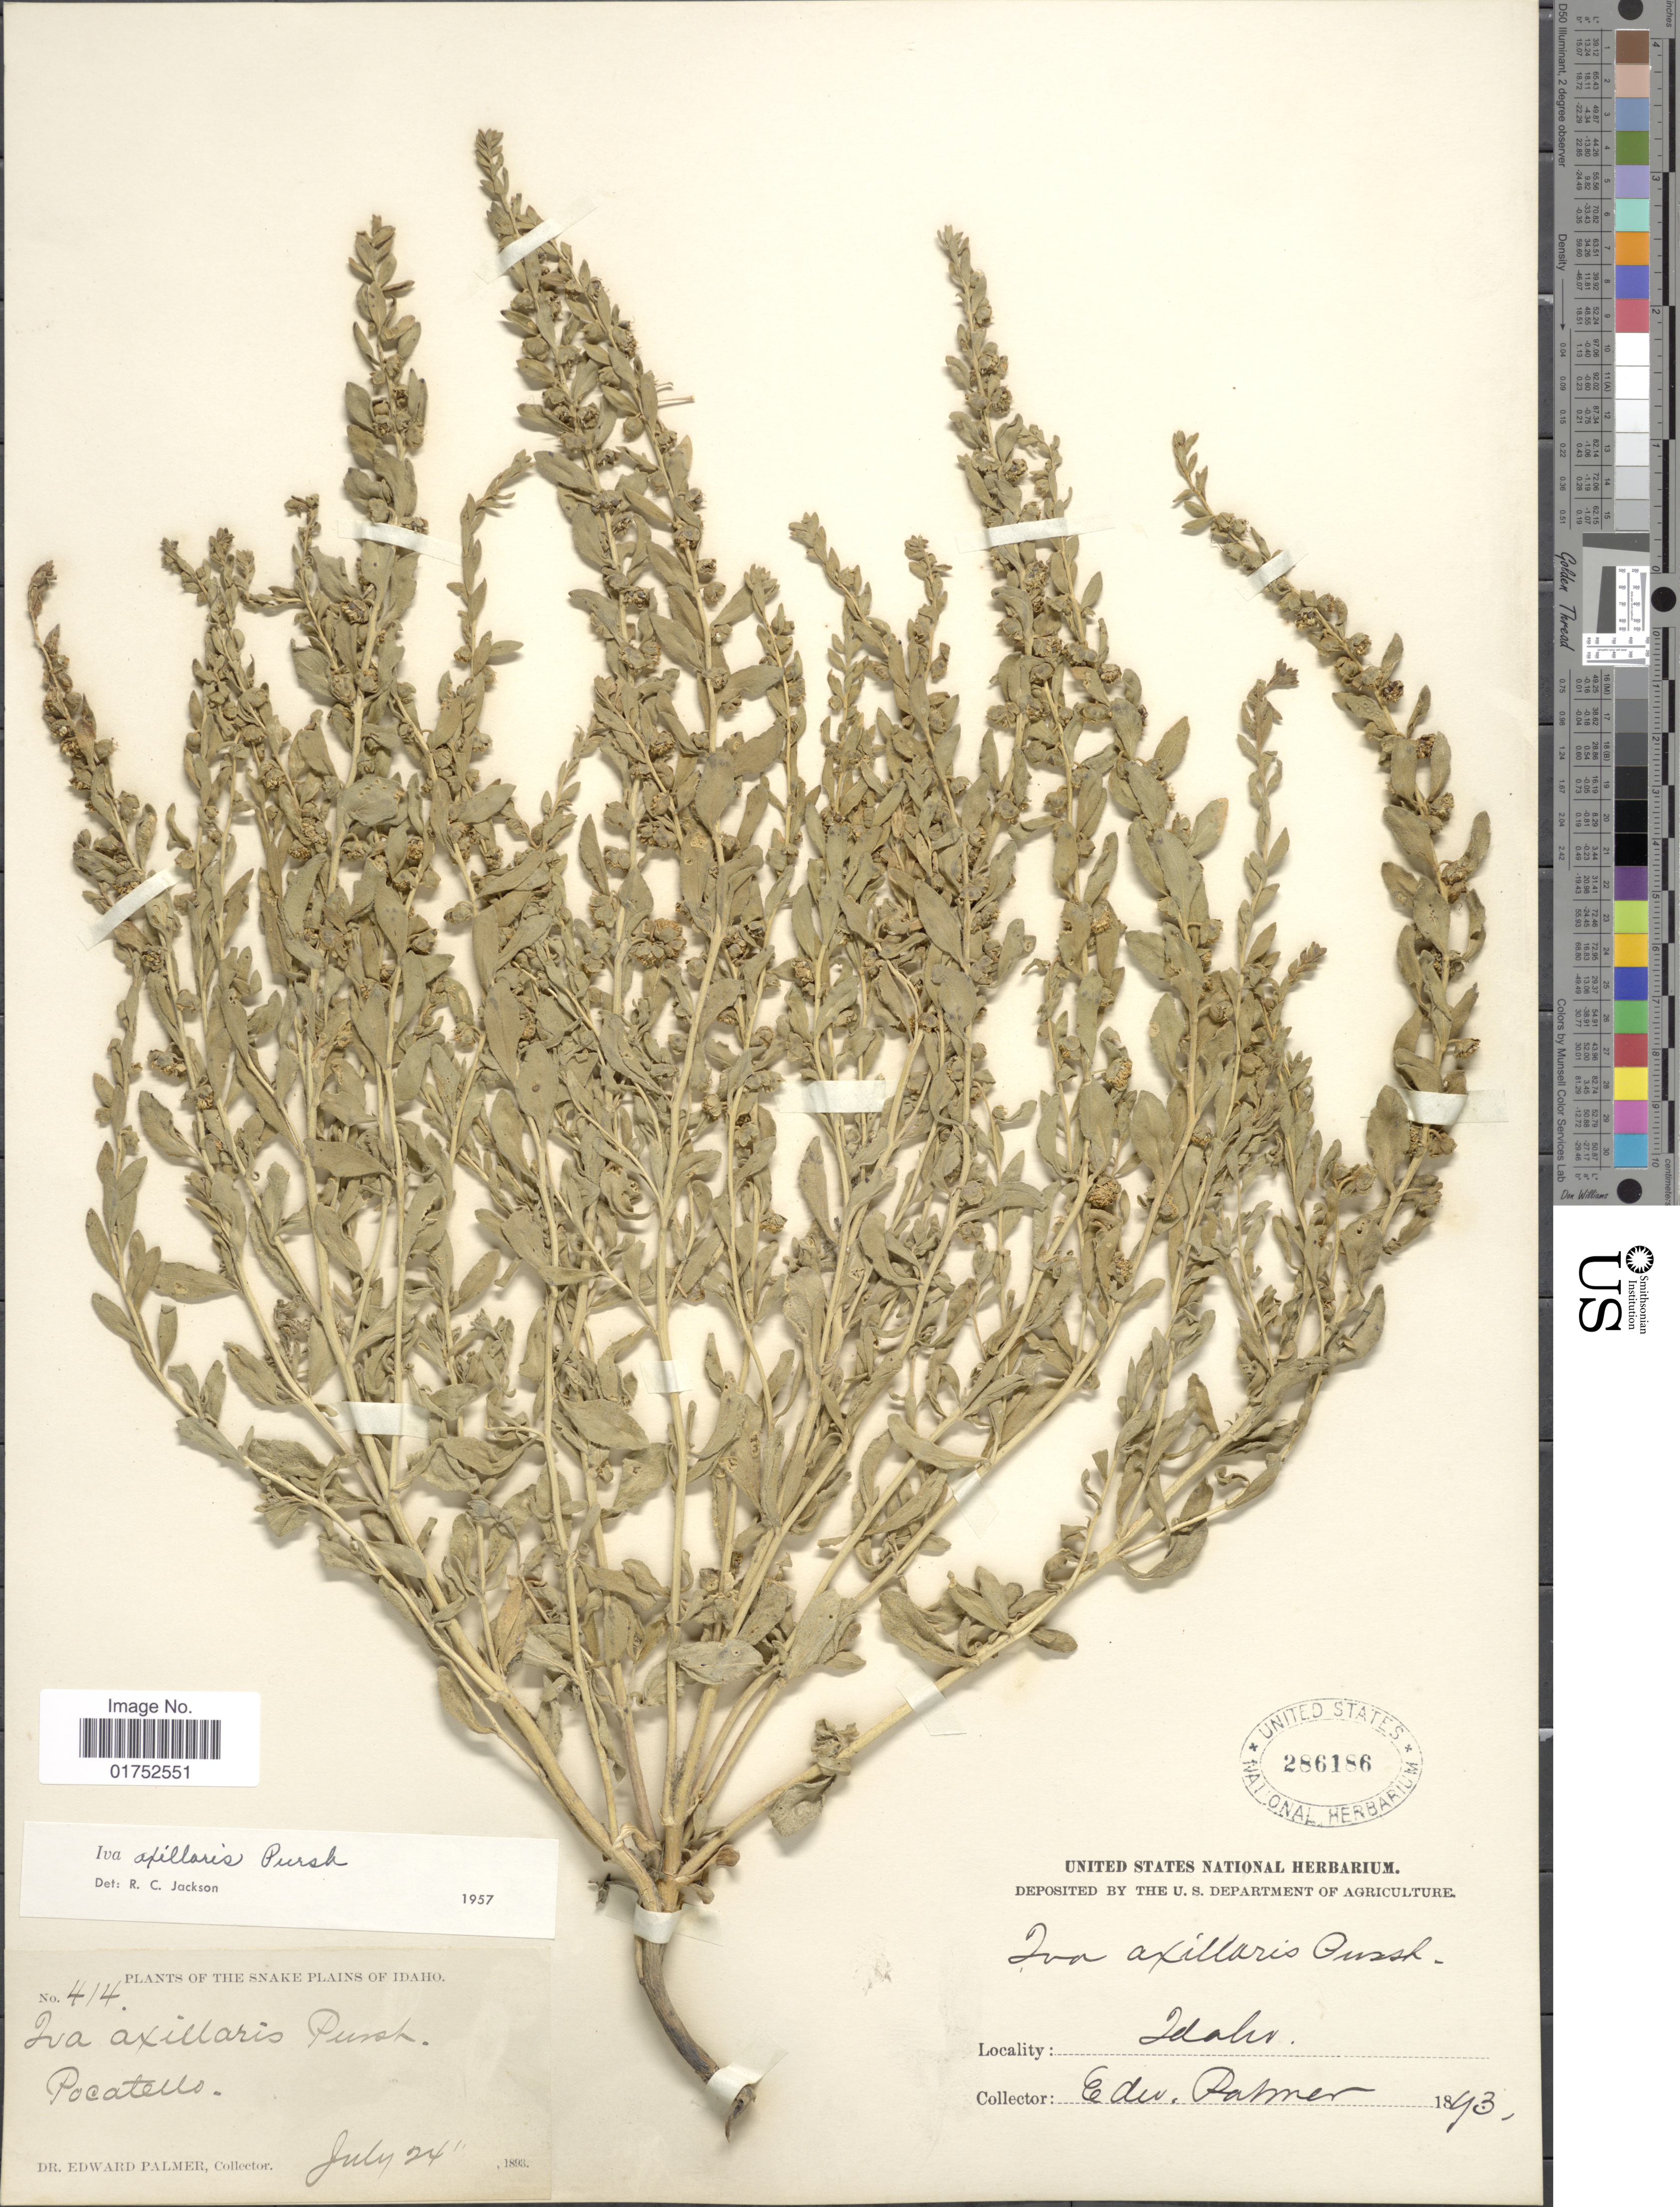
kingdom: Plantae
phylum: Tracheophyta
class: Magnoliopsida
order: Asterales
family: Asteraceae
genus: Iva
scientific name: Iva axillaris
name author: Pursh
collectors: E. Palmer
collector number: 414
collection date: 1893-07-24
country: United States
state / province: Idaho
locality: Snake Plains, Pocatello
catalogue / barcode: US 286186